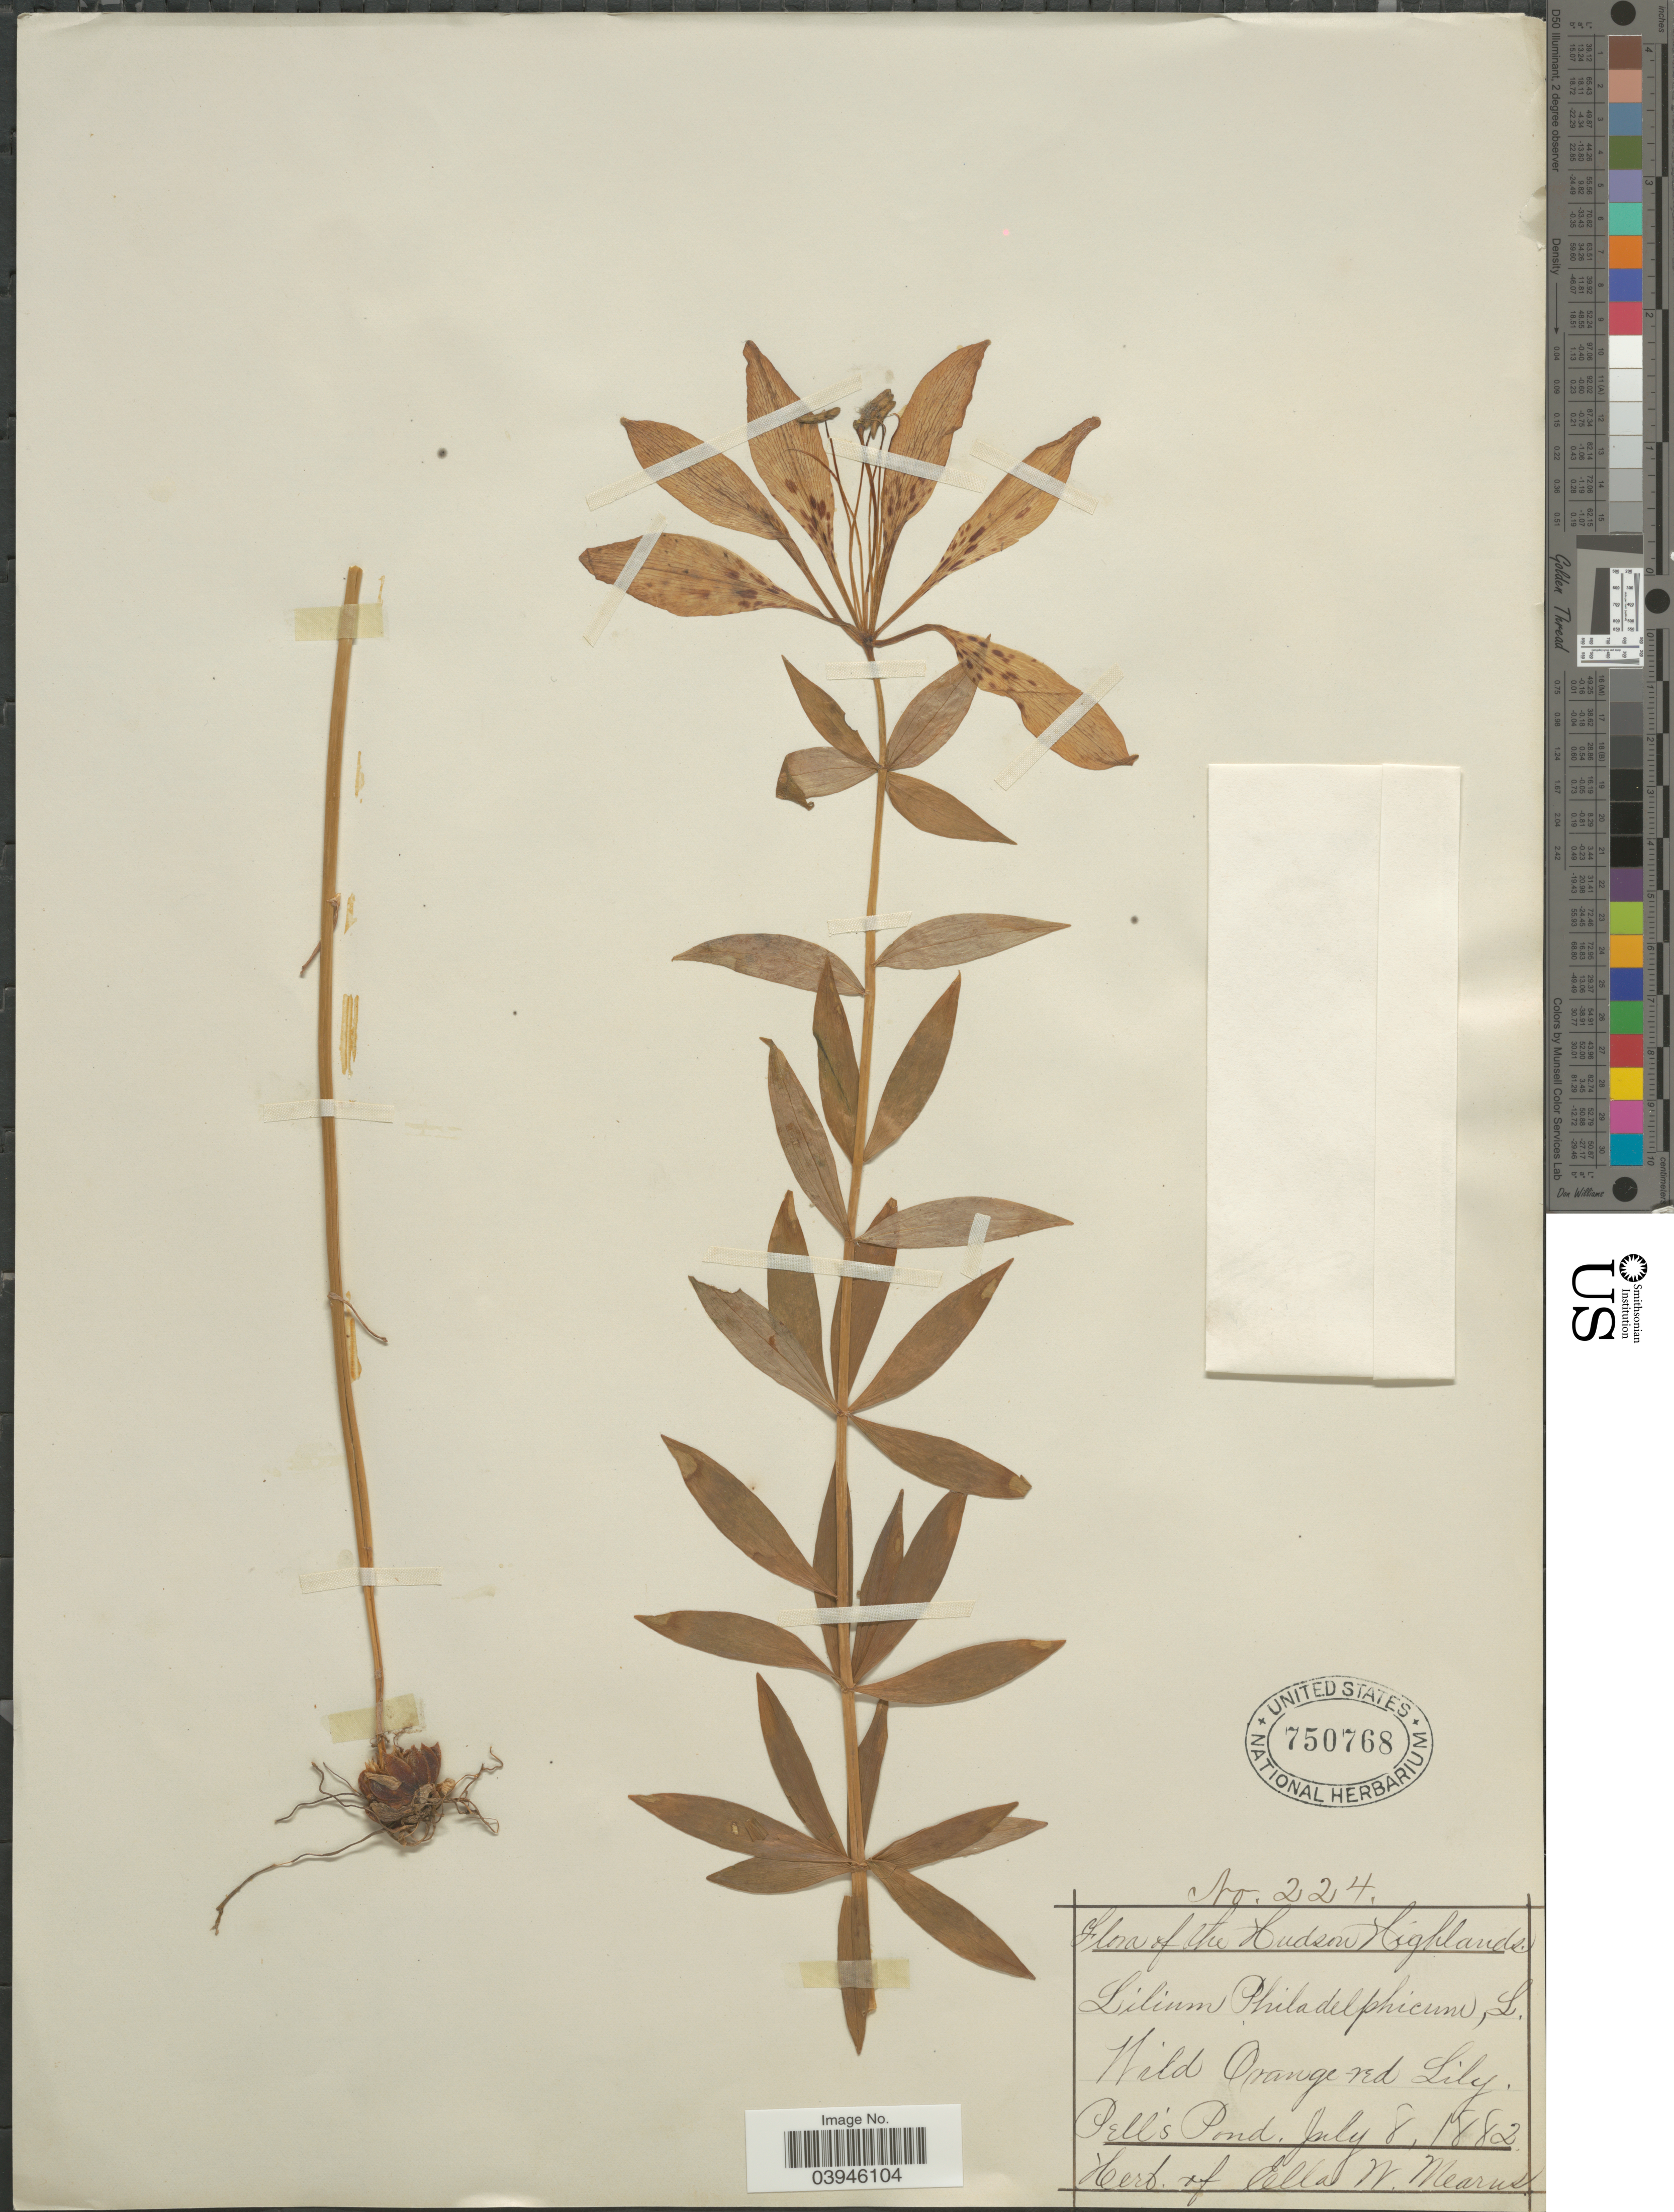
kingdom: Plantae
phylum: Tracheophyta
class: Liliopsida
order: Liliales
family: Liliaceae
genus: Lilium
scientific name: Lilium philadelphicum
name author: L.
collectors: ex herb. Ella W. Mearns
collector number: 224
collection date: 1882-07-08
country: United States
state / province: New York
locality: The Hudson Highlands. Pell's Pond.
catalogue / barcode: US 750768